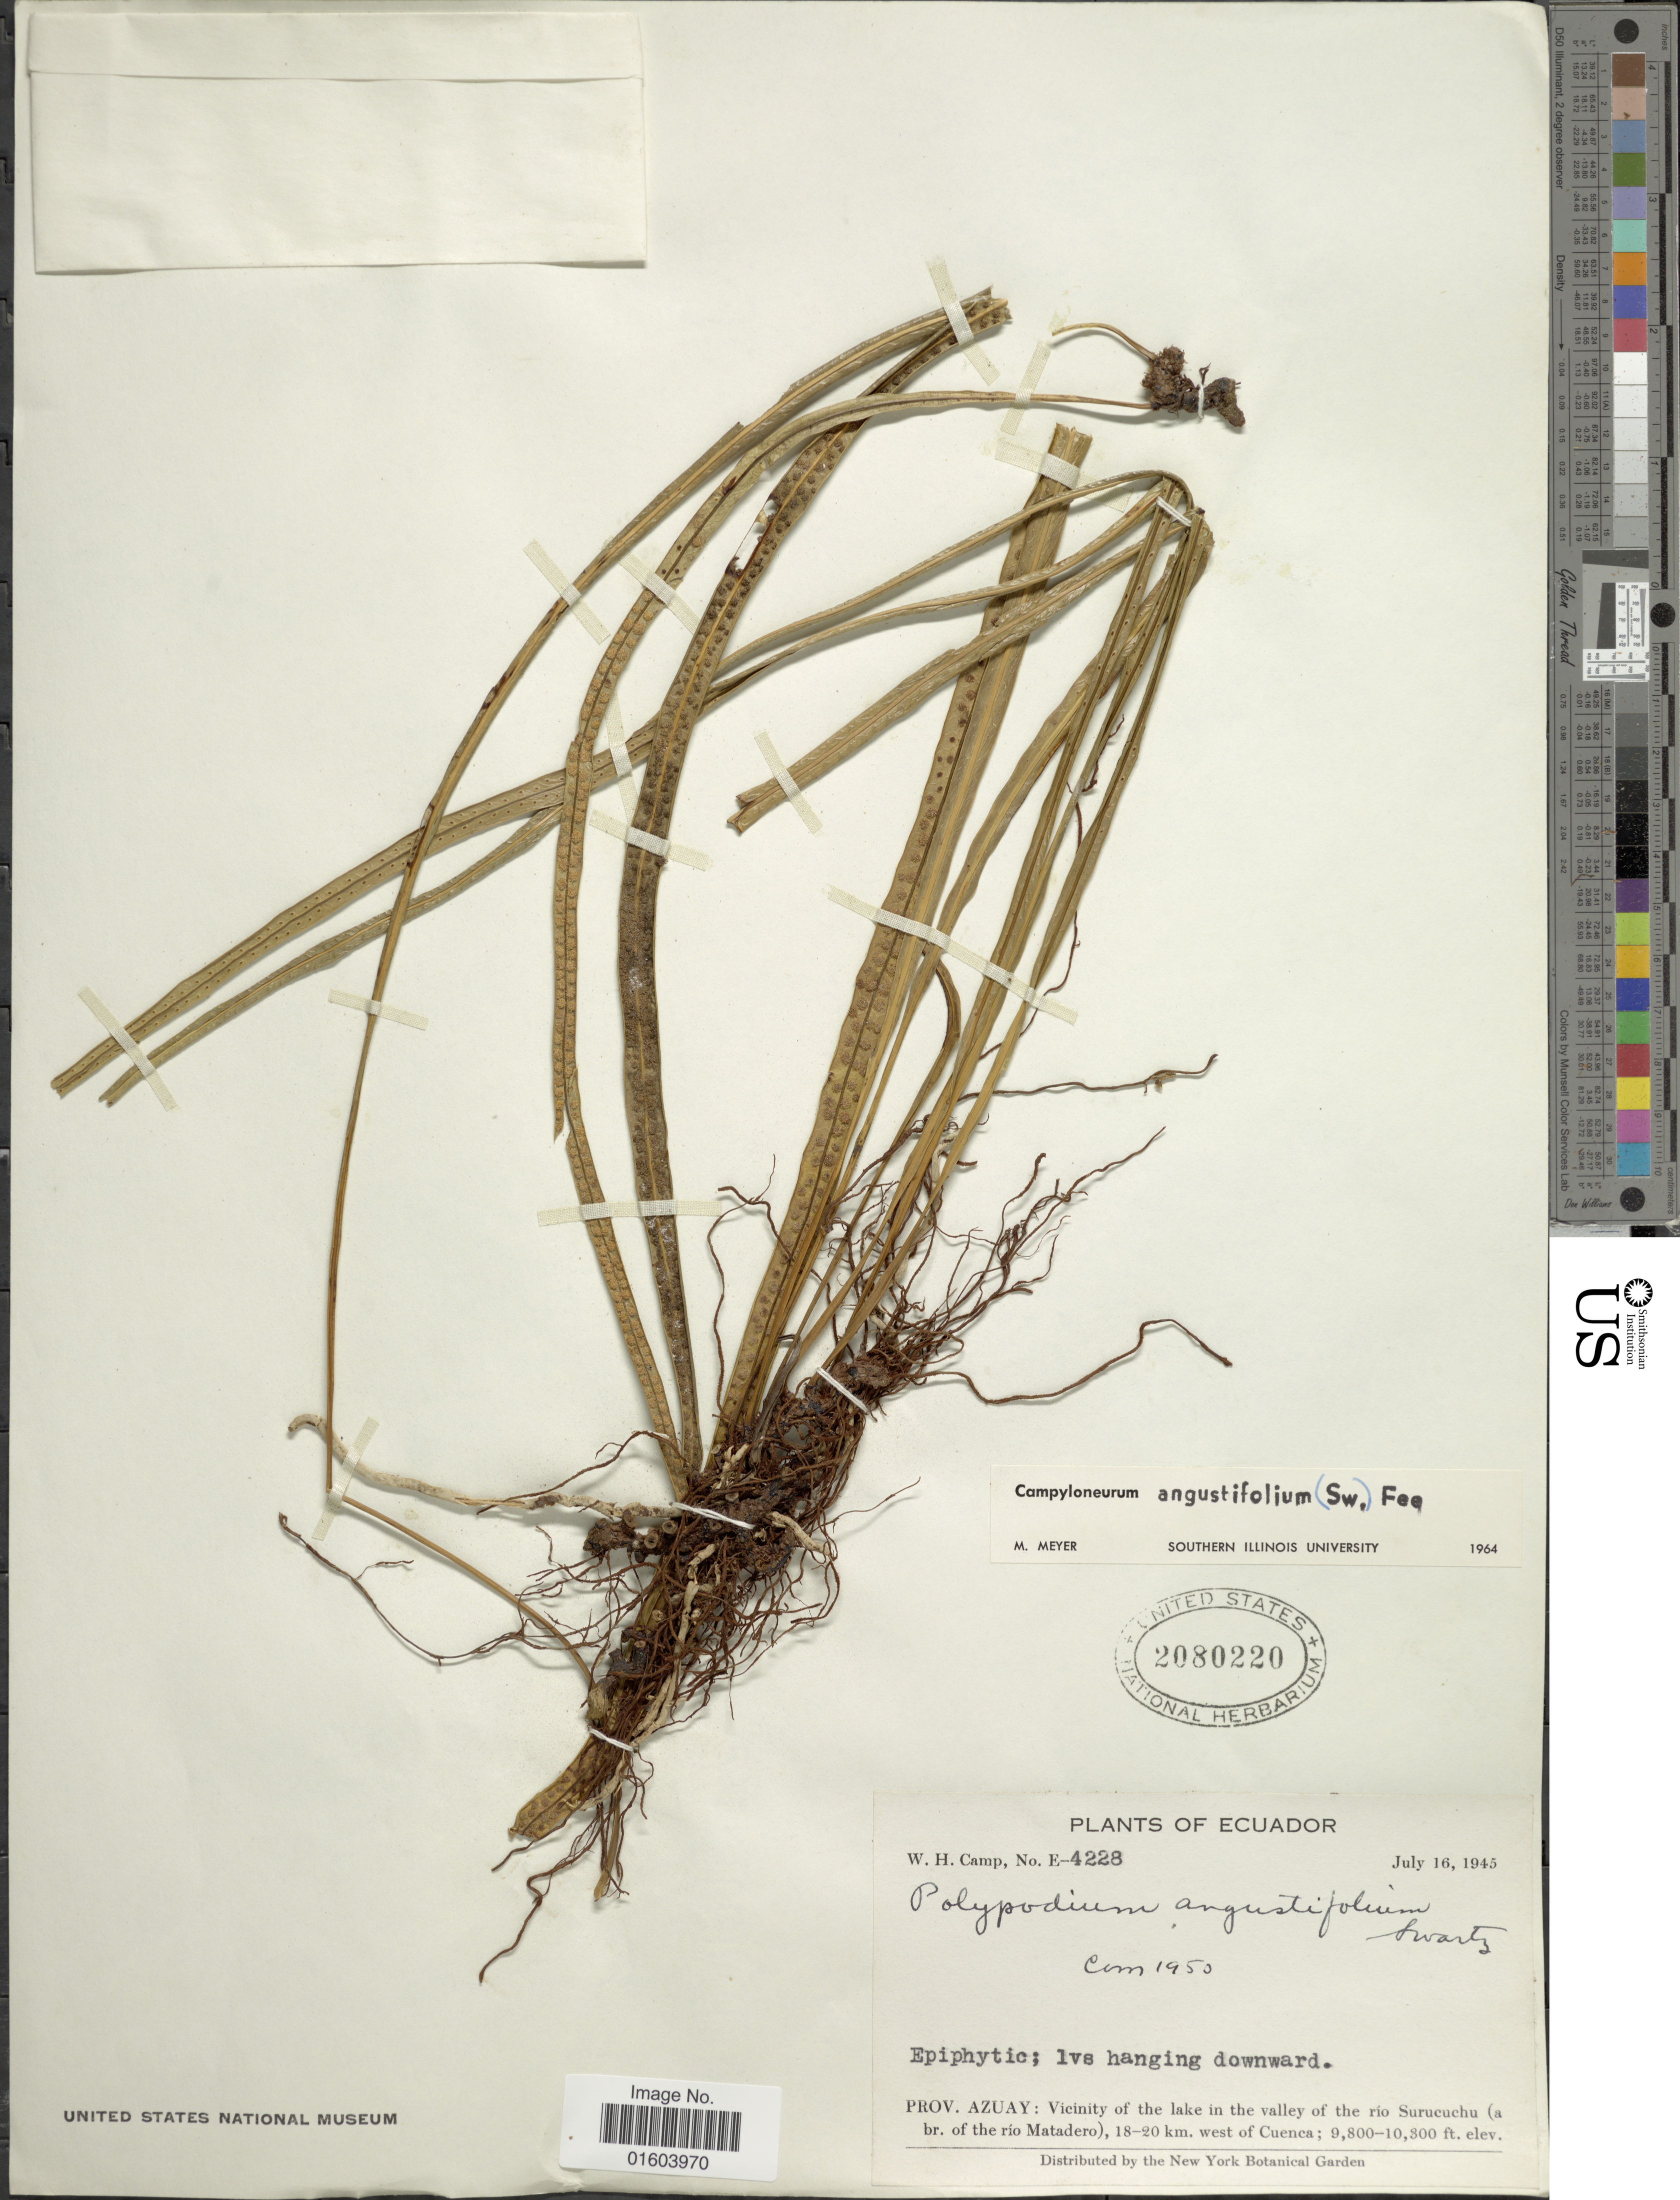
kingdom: Plantae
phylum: Tracheophyta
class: Polypodiopsida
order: Polypodiales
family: Polypodiaceae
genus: Campyloneurum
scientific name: Campyloneurum angustifolium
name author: (Sw.) Fée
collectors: W. H. Camp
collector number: E-4228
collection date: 1945-07-16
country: Ecuador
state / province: Azuay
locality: Prov. Azuay: Vicinity of the lake in valley of the rio Surucuchu (a br. of the rio Matadero), 18-20 km. west of Cuenca.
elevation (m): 2987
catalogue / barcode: US 2080220